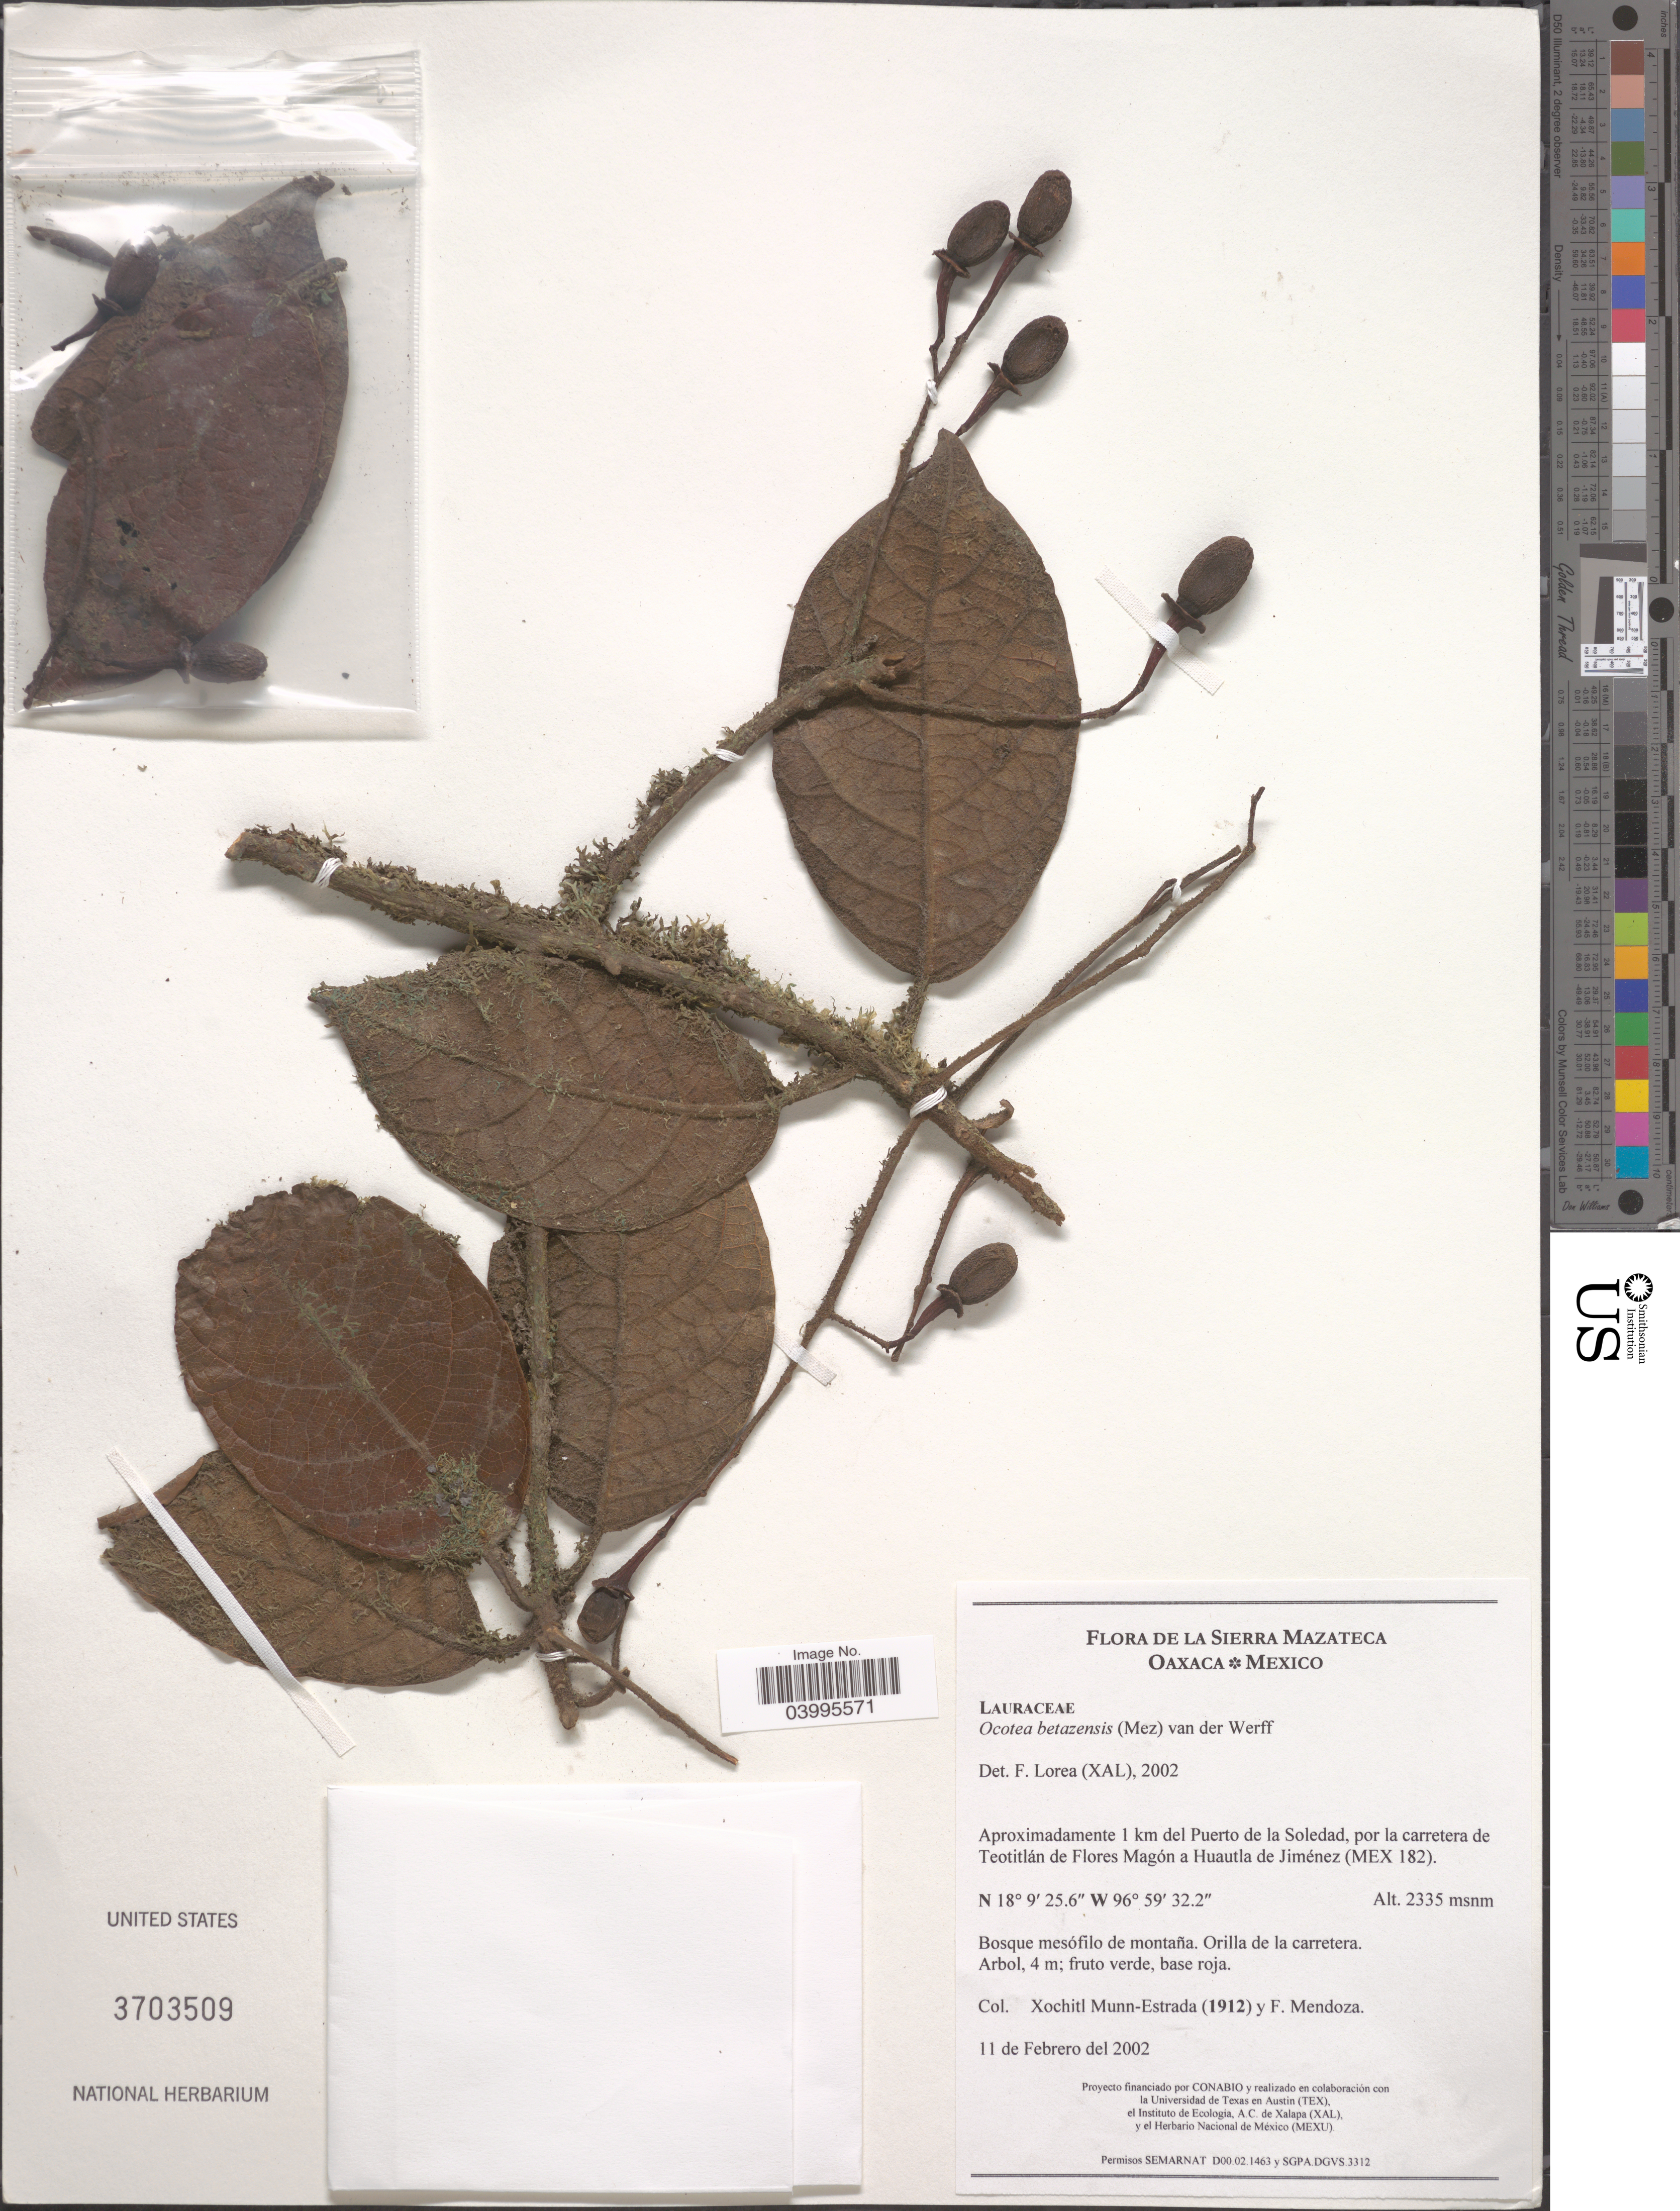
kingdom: Plantae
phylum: Tracheophyta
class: Magnoliopsida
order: Laurales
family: Lauraceae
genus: Ocotea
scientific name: Ocotea betazensis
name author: (Mez) van der Werff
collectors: X. Munn-Estrada & F. Mendoza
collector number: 1912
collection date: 2002-02-11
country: Mexico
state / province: Oaxaca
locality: Sierra Mazateca. Aproximadamente 1 km del Puerto de la Soledad, por la carretera de Teotitlán de Flores Magón a Huautla de Jiménez (MEX 182).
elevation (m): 2335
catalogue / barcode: US 3703509